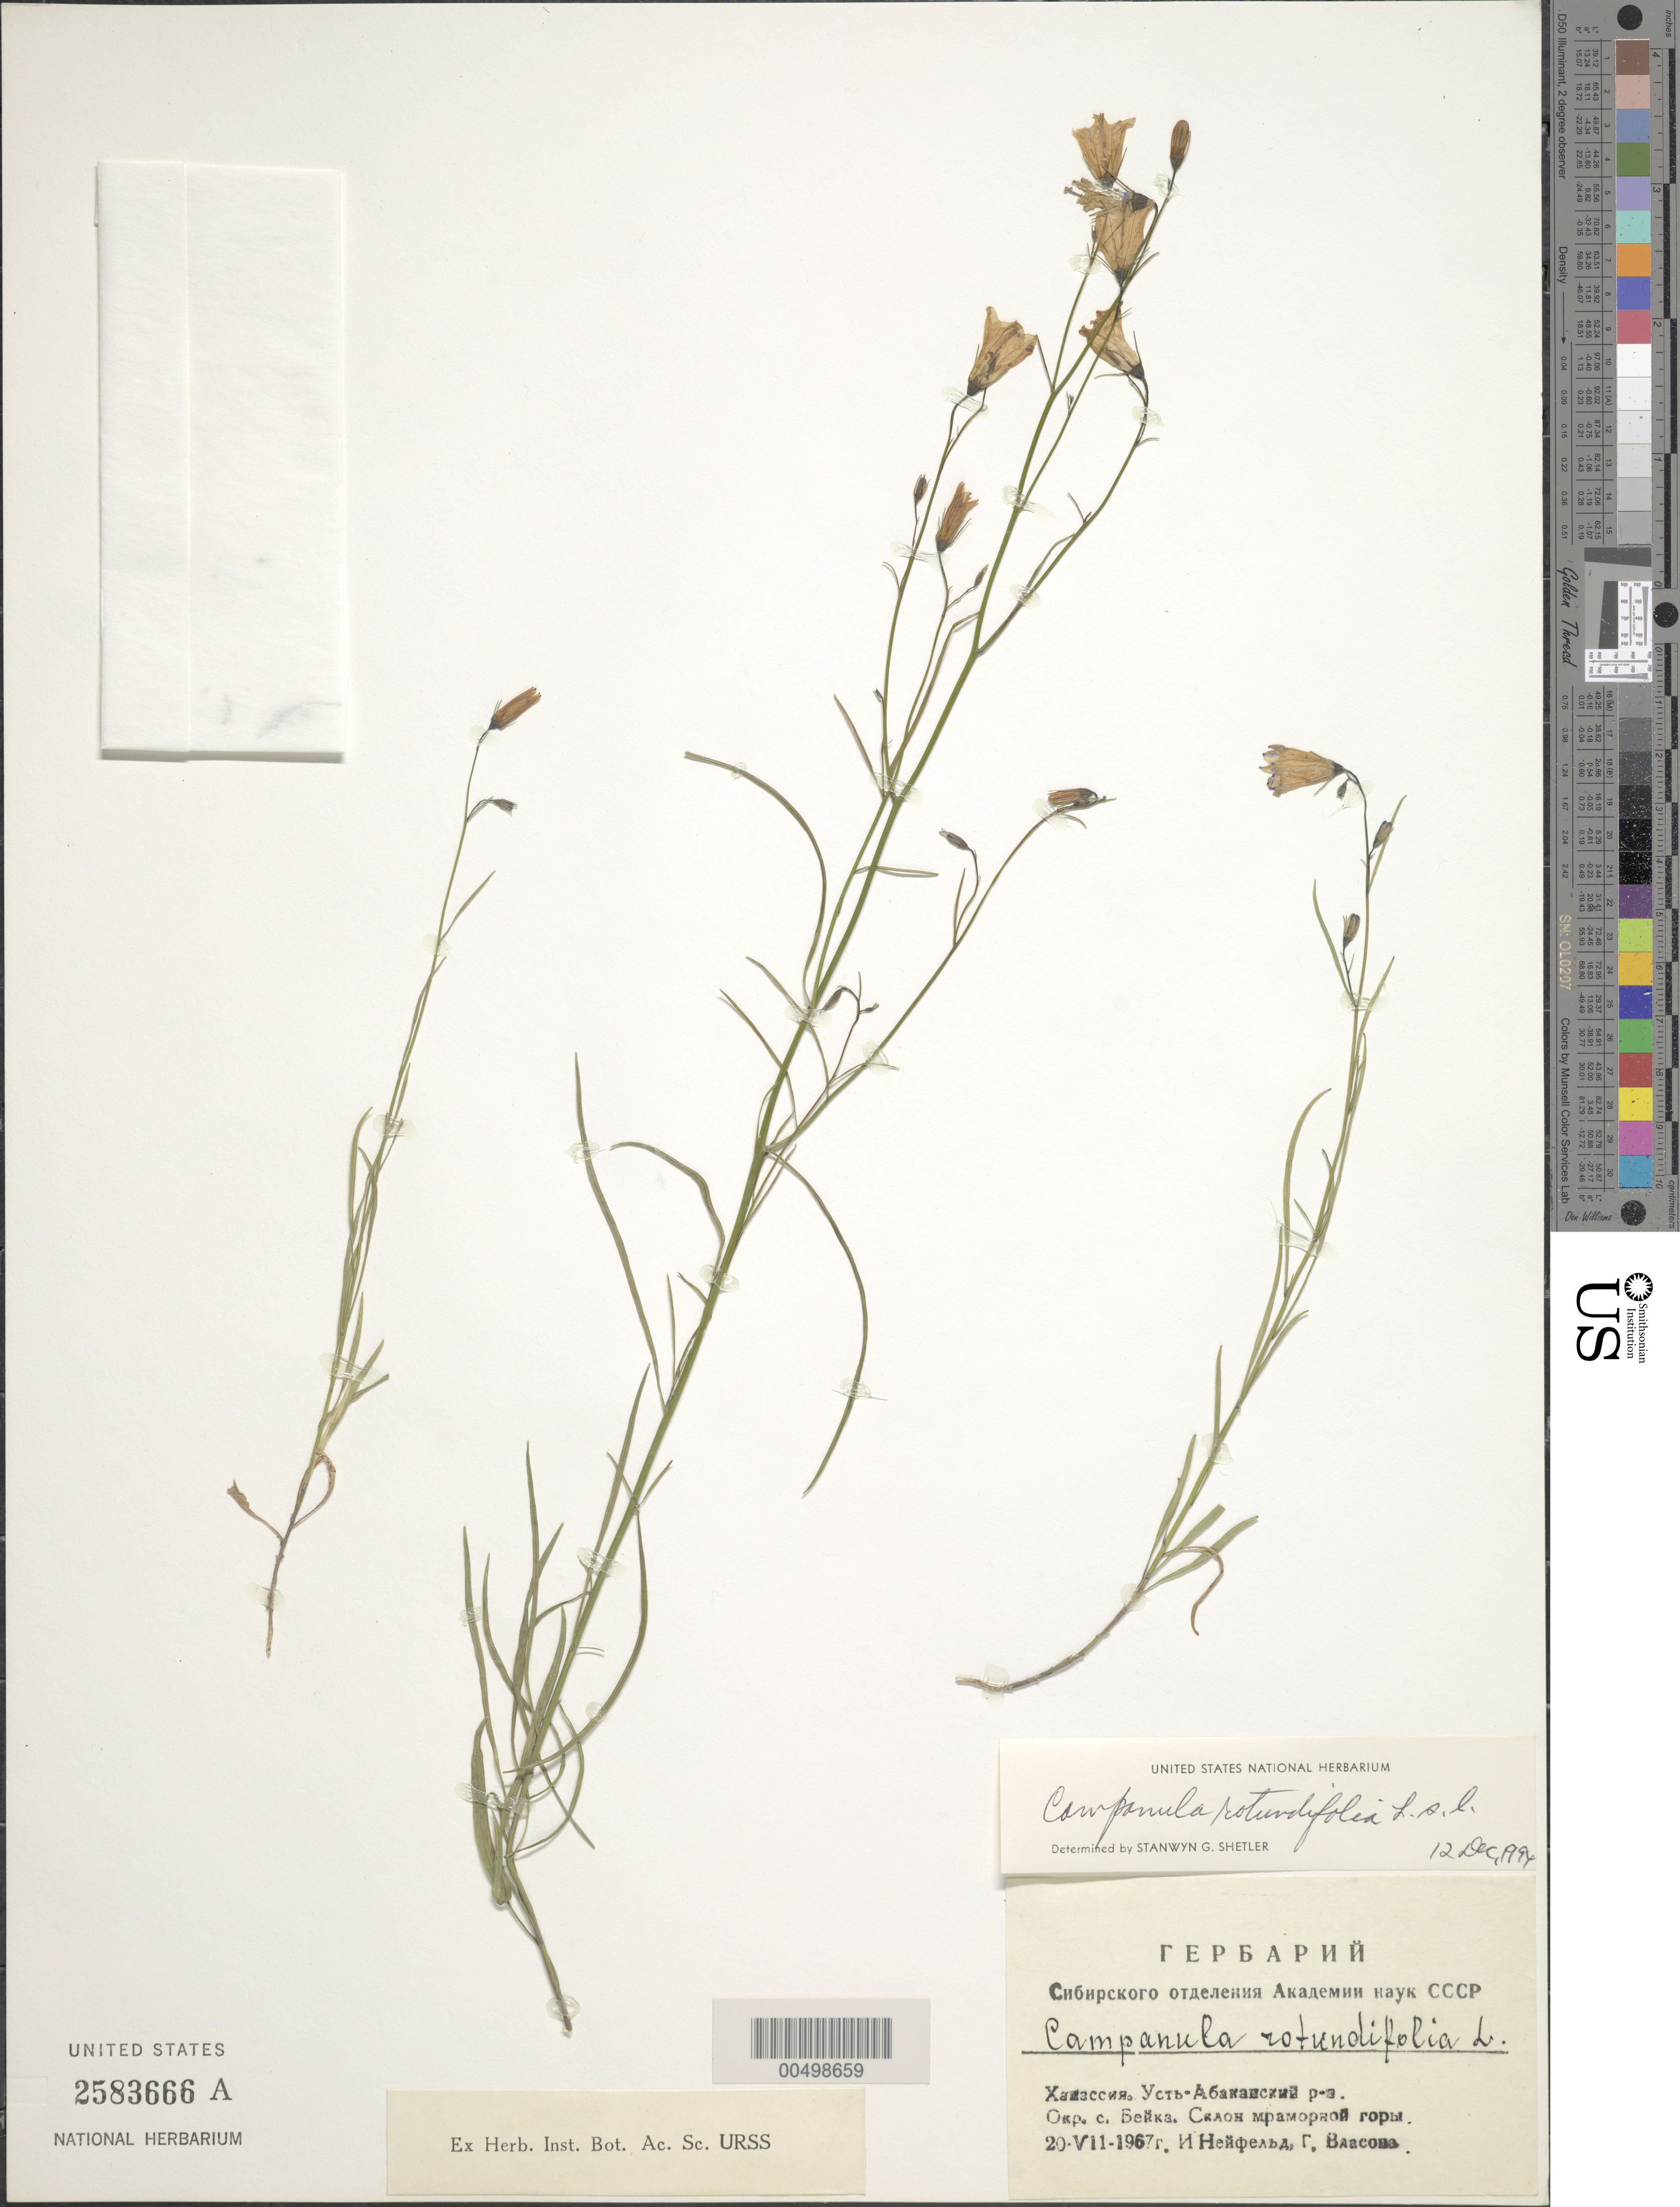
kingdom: Plantae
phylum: Tracheophyta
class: Magnoliopsida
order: Asterales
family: Campanulaceae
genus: Campanula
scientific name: Campanula rotundifolia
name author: L.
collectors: I. Neifeld & G. Vlasova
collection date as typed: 20 Jul 1967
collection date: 1967-07-20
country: Russian Federation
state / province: Khakassia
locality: Ust'Abakansky rayon, vicinity of village of Beyk, slope of marble mountain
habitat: slope of mountain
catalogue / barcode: US 2583666